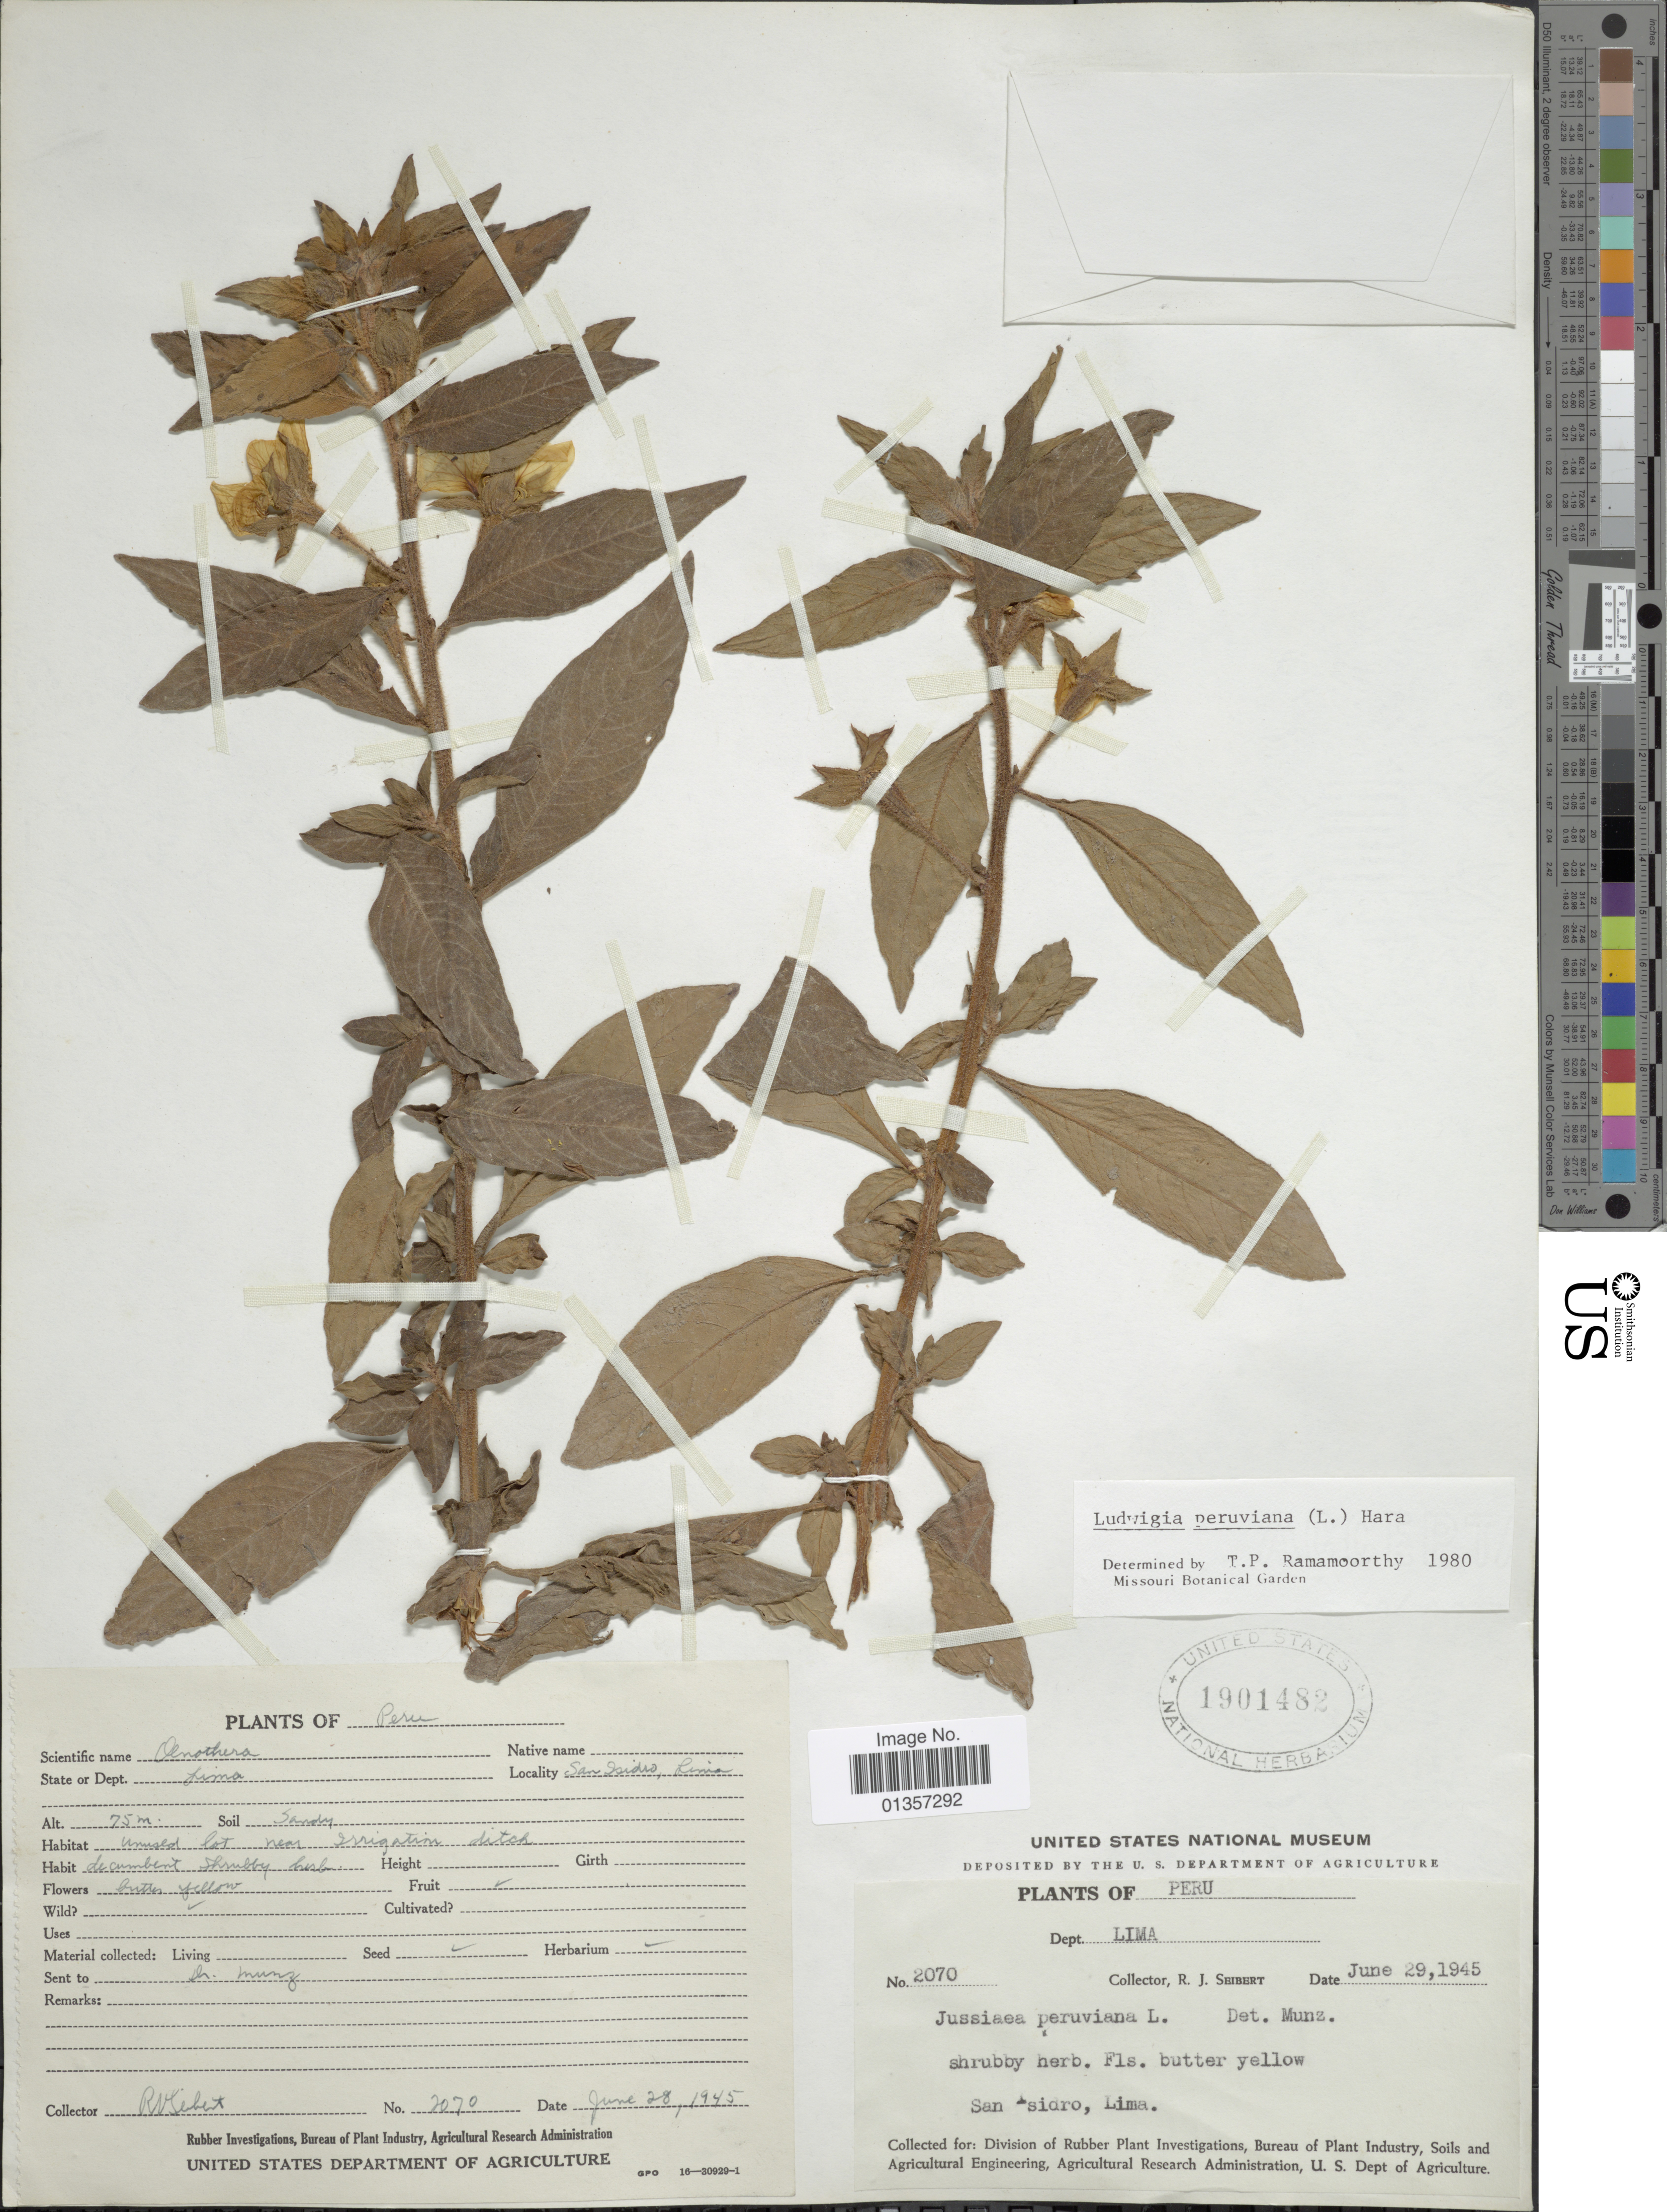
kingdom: Plantae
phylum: Tracheophyta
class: Magnoliopsida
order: Myrtales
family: Onagraceae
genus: Ludwigia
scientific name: Ludwigia peruviana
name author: (L.) H. Hara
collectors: R. J. Seibert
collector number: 2070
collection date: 1945-06-29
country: Peru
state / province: Lima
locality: San Isidro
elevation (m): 75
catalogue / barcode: US 1901482